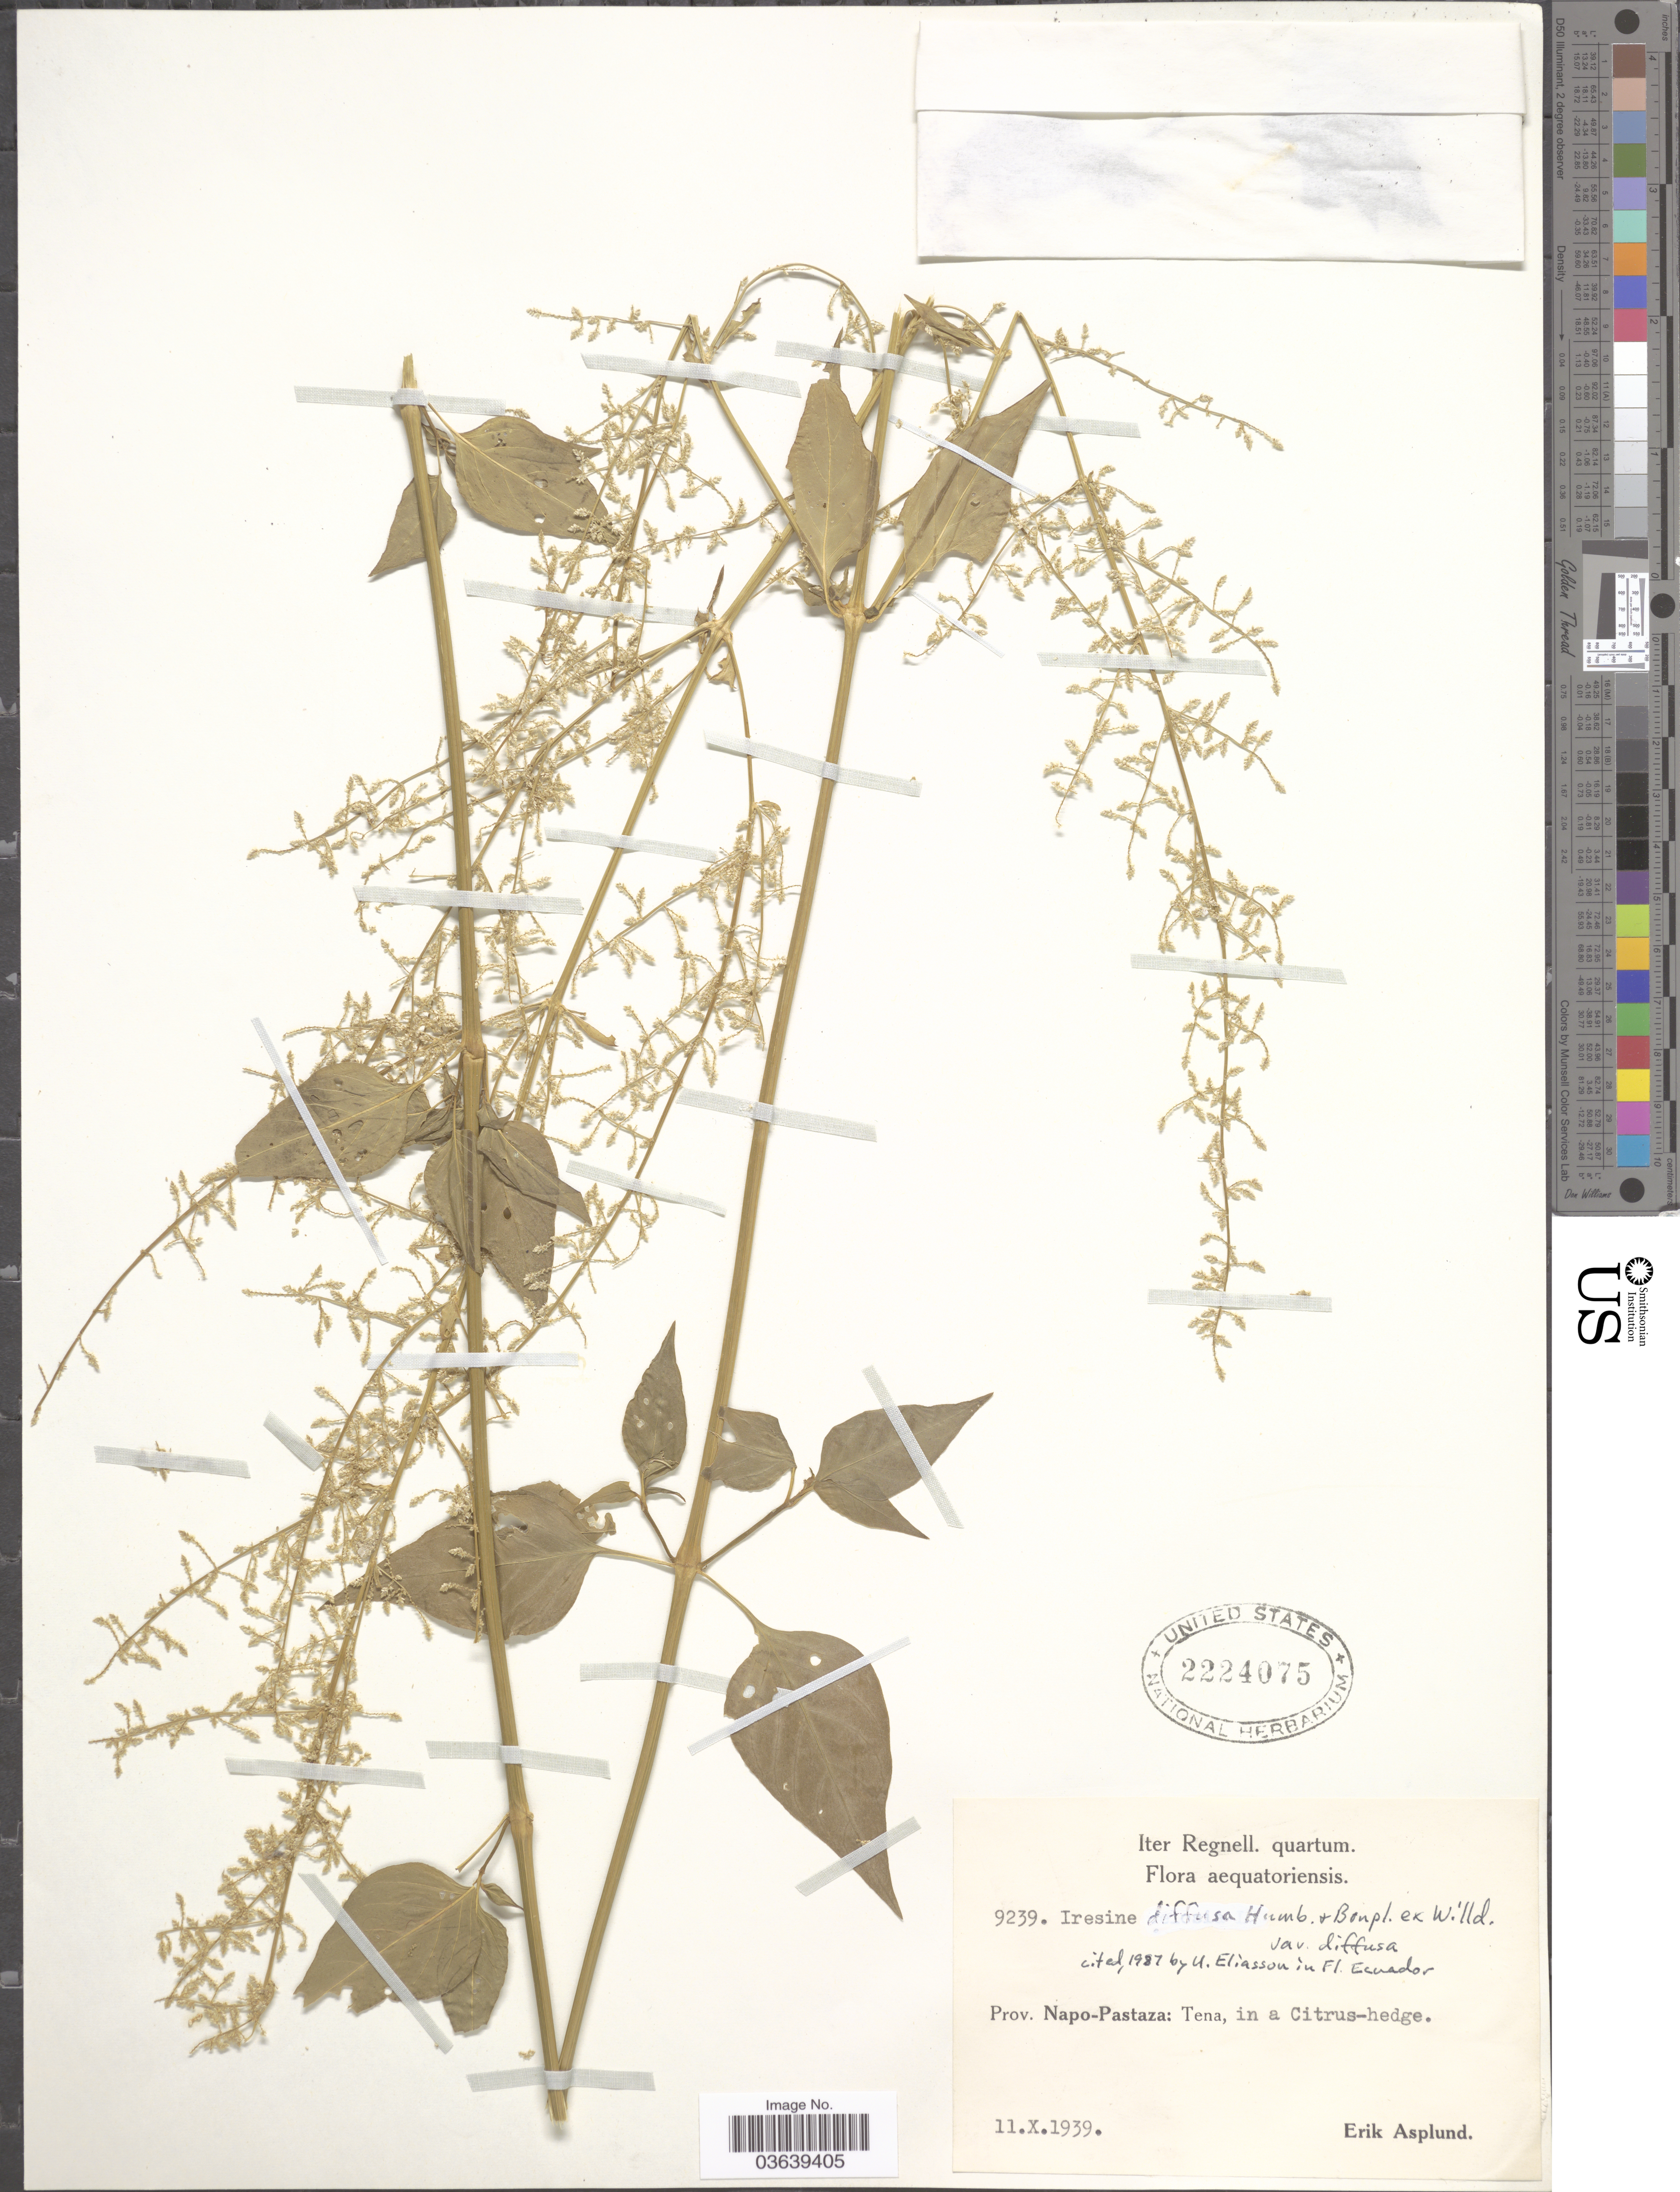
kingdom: Plantae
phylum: Tracheophyta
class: Magnoliopsida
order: Caryophyllales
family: Amaranthaceae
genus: Iresine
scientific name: Iresine diffusa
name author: Humb. & Bonpl. ex Willd.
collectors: E. Asplund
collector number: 9239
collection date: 1939-10-11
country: Ecuador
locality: Aequatoriensis. Prov. Napo-Pastaza: Tena.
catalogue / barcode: US 2224075